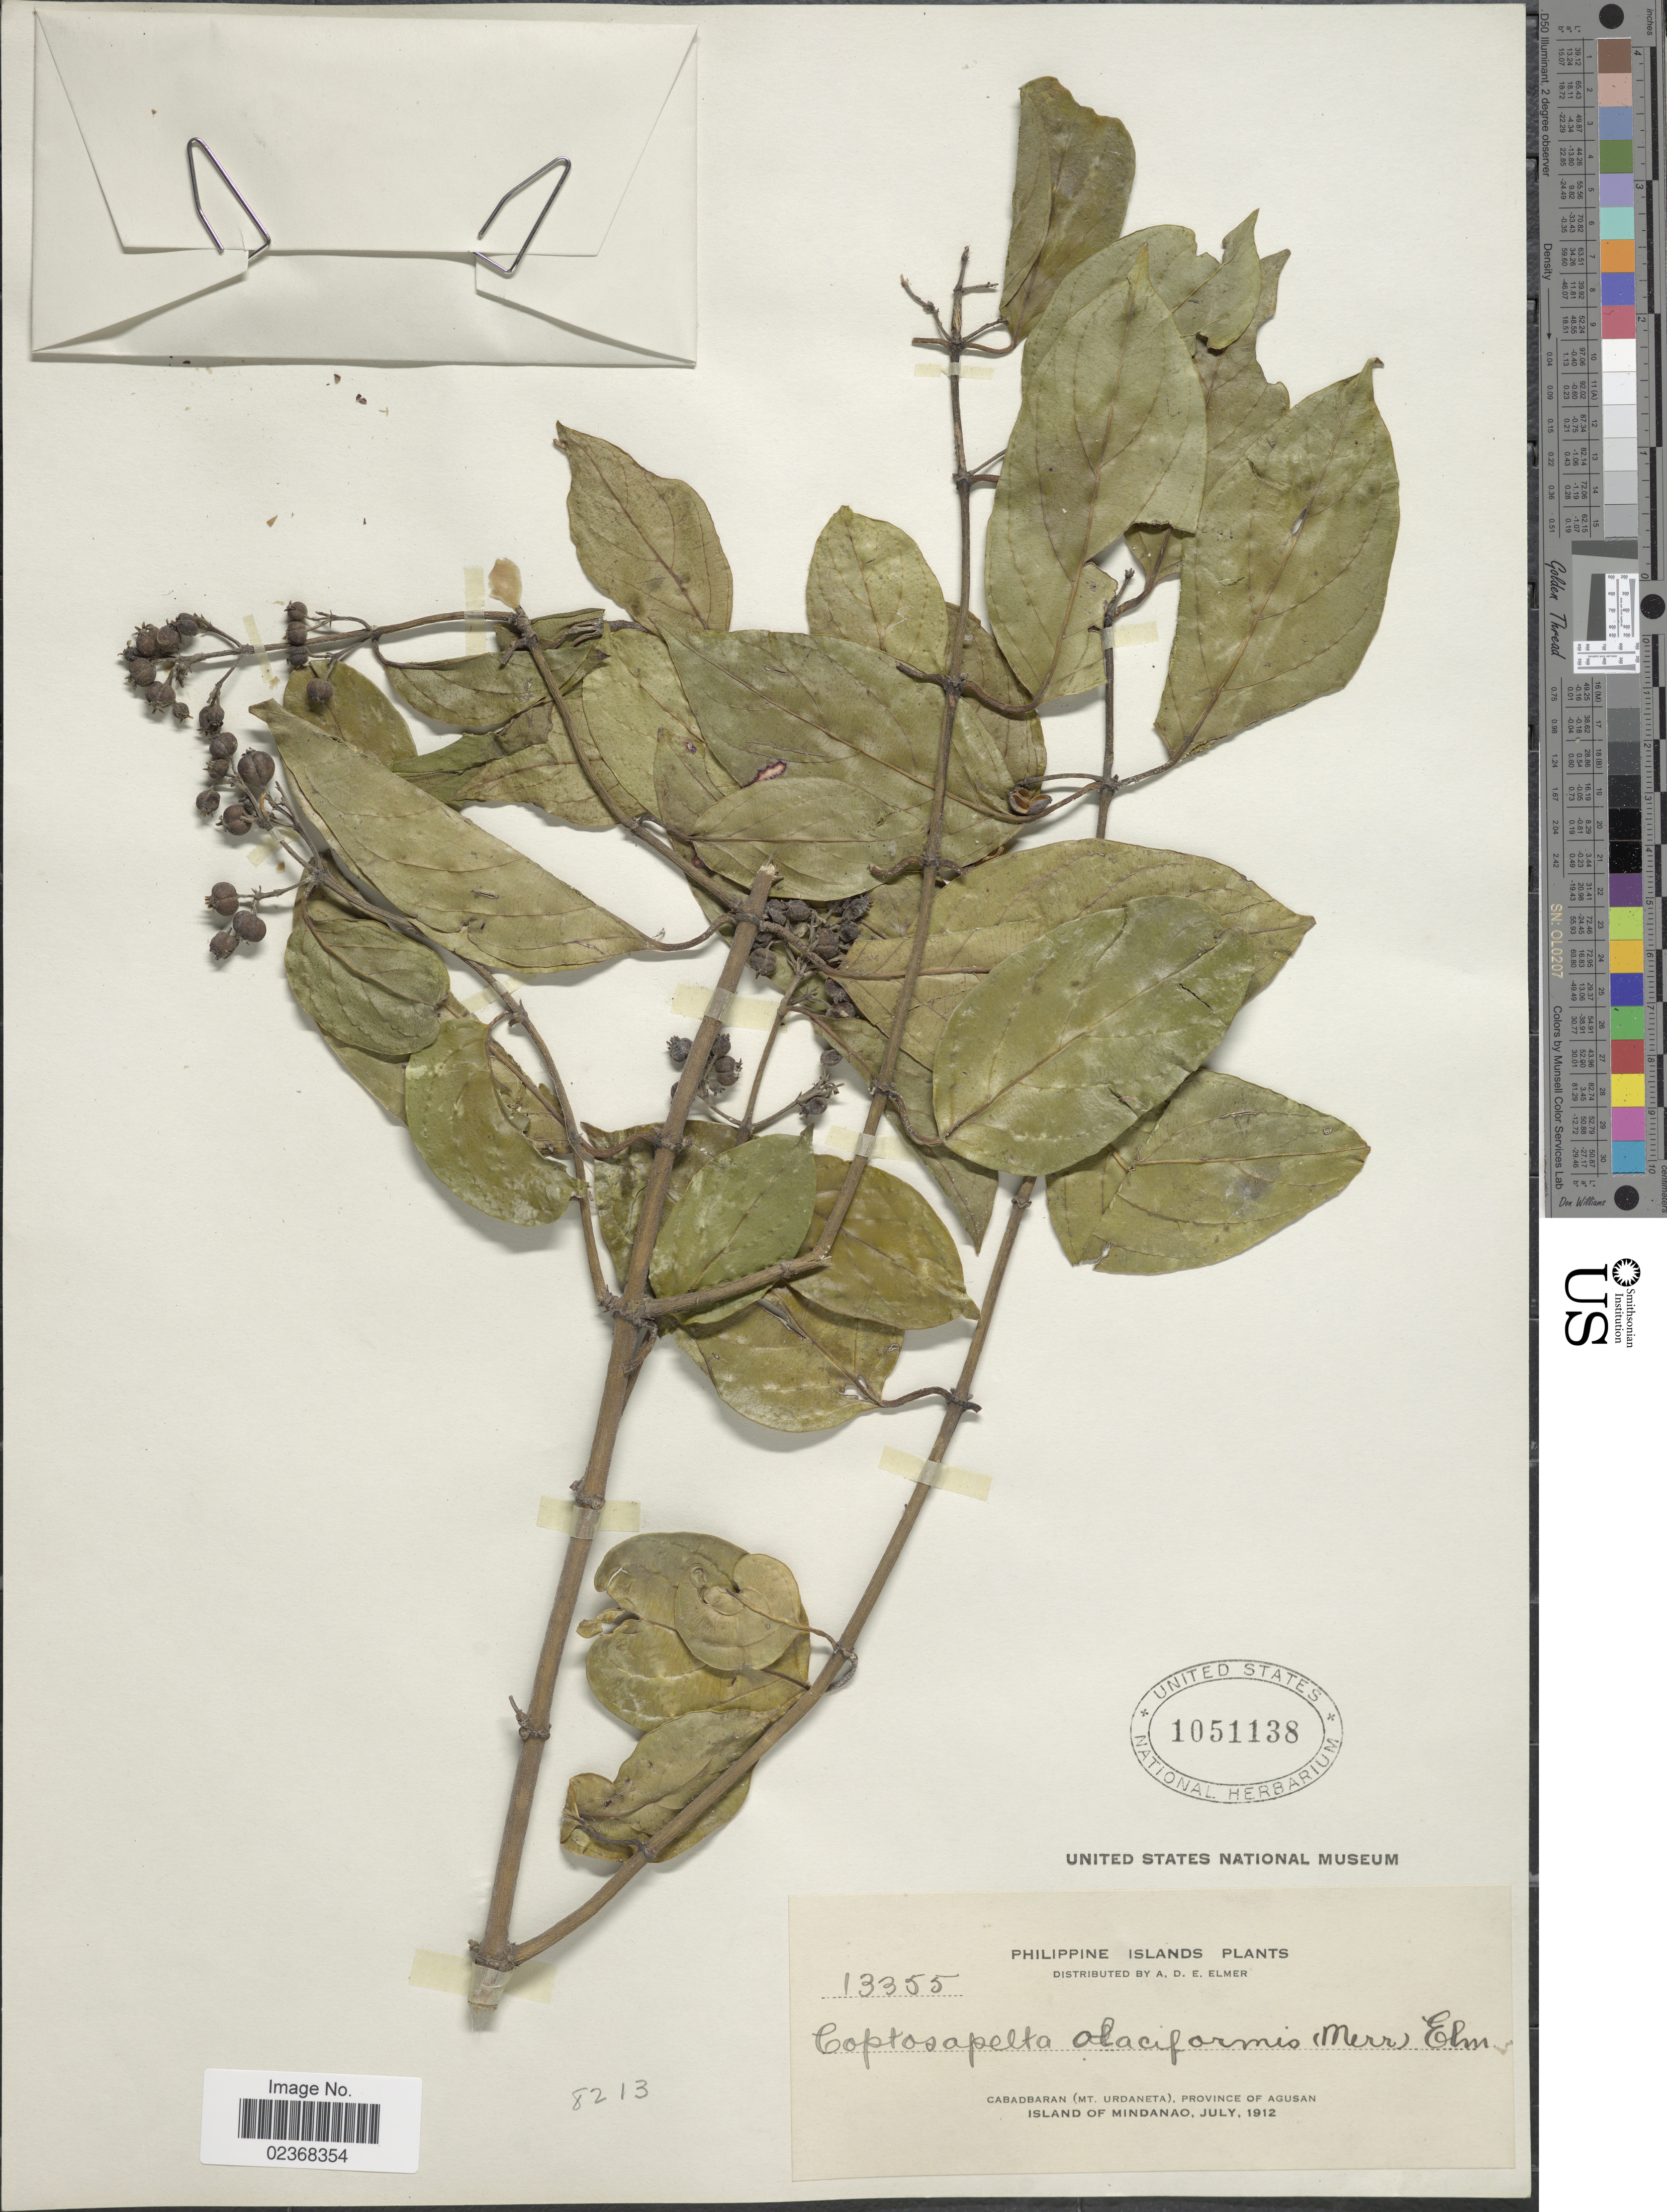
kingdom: Plantae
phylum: Tracheophyta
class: Magnoliopsida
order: Gentianales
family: Rubiaceae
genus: Coptosapelta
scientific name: Coptosapelta olaciformis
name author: (Merr.) Elmer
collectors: A. D. E. Elmer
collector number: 13355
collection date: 1912-07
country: Philippines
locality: Cabadbaran (Mt. Urdaneta), Province of Agusan, Island of Mindanao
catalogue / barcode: US 1051138